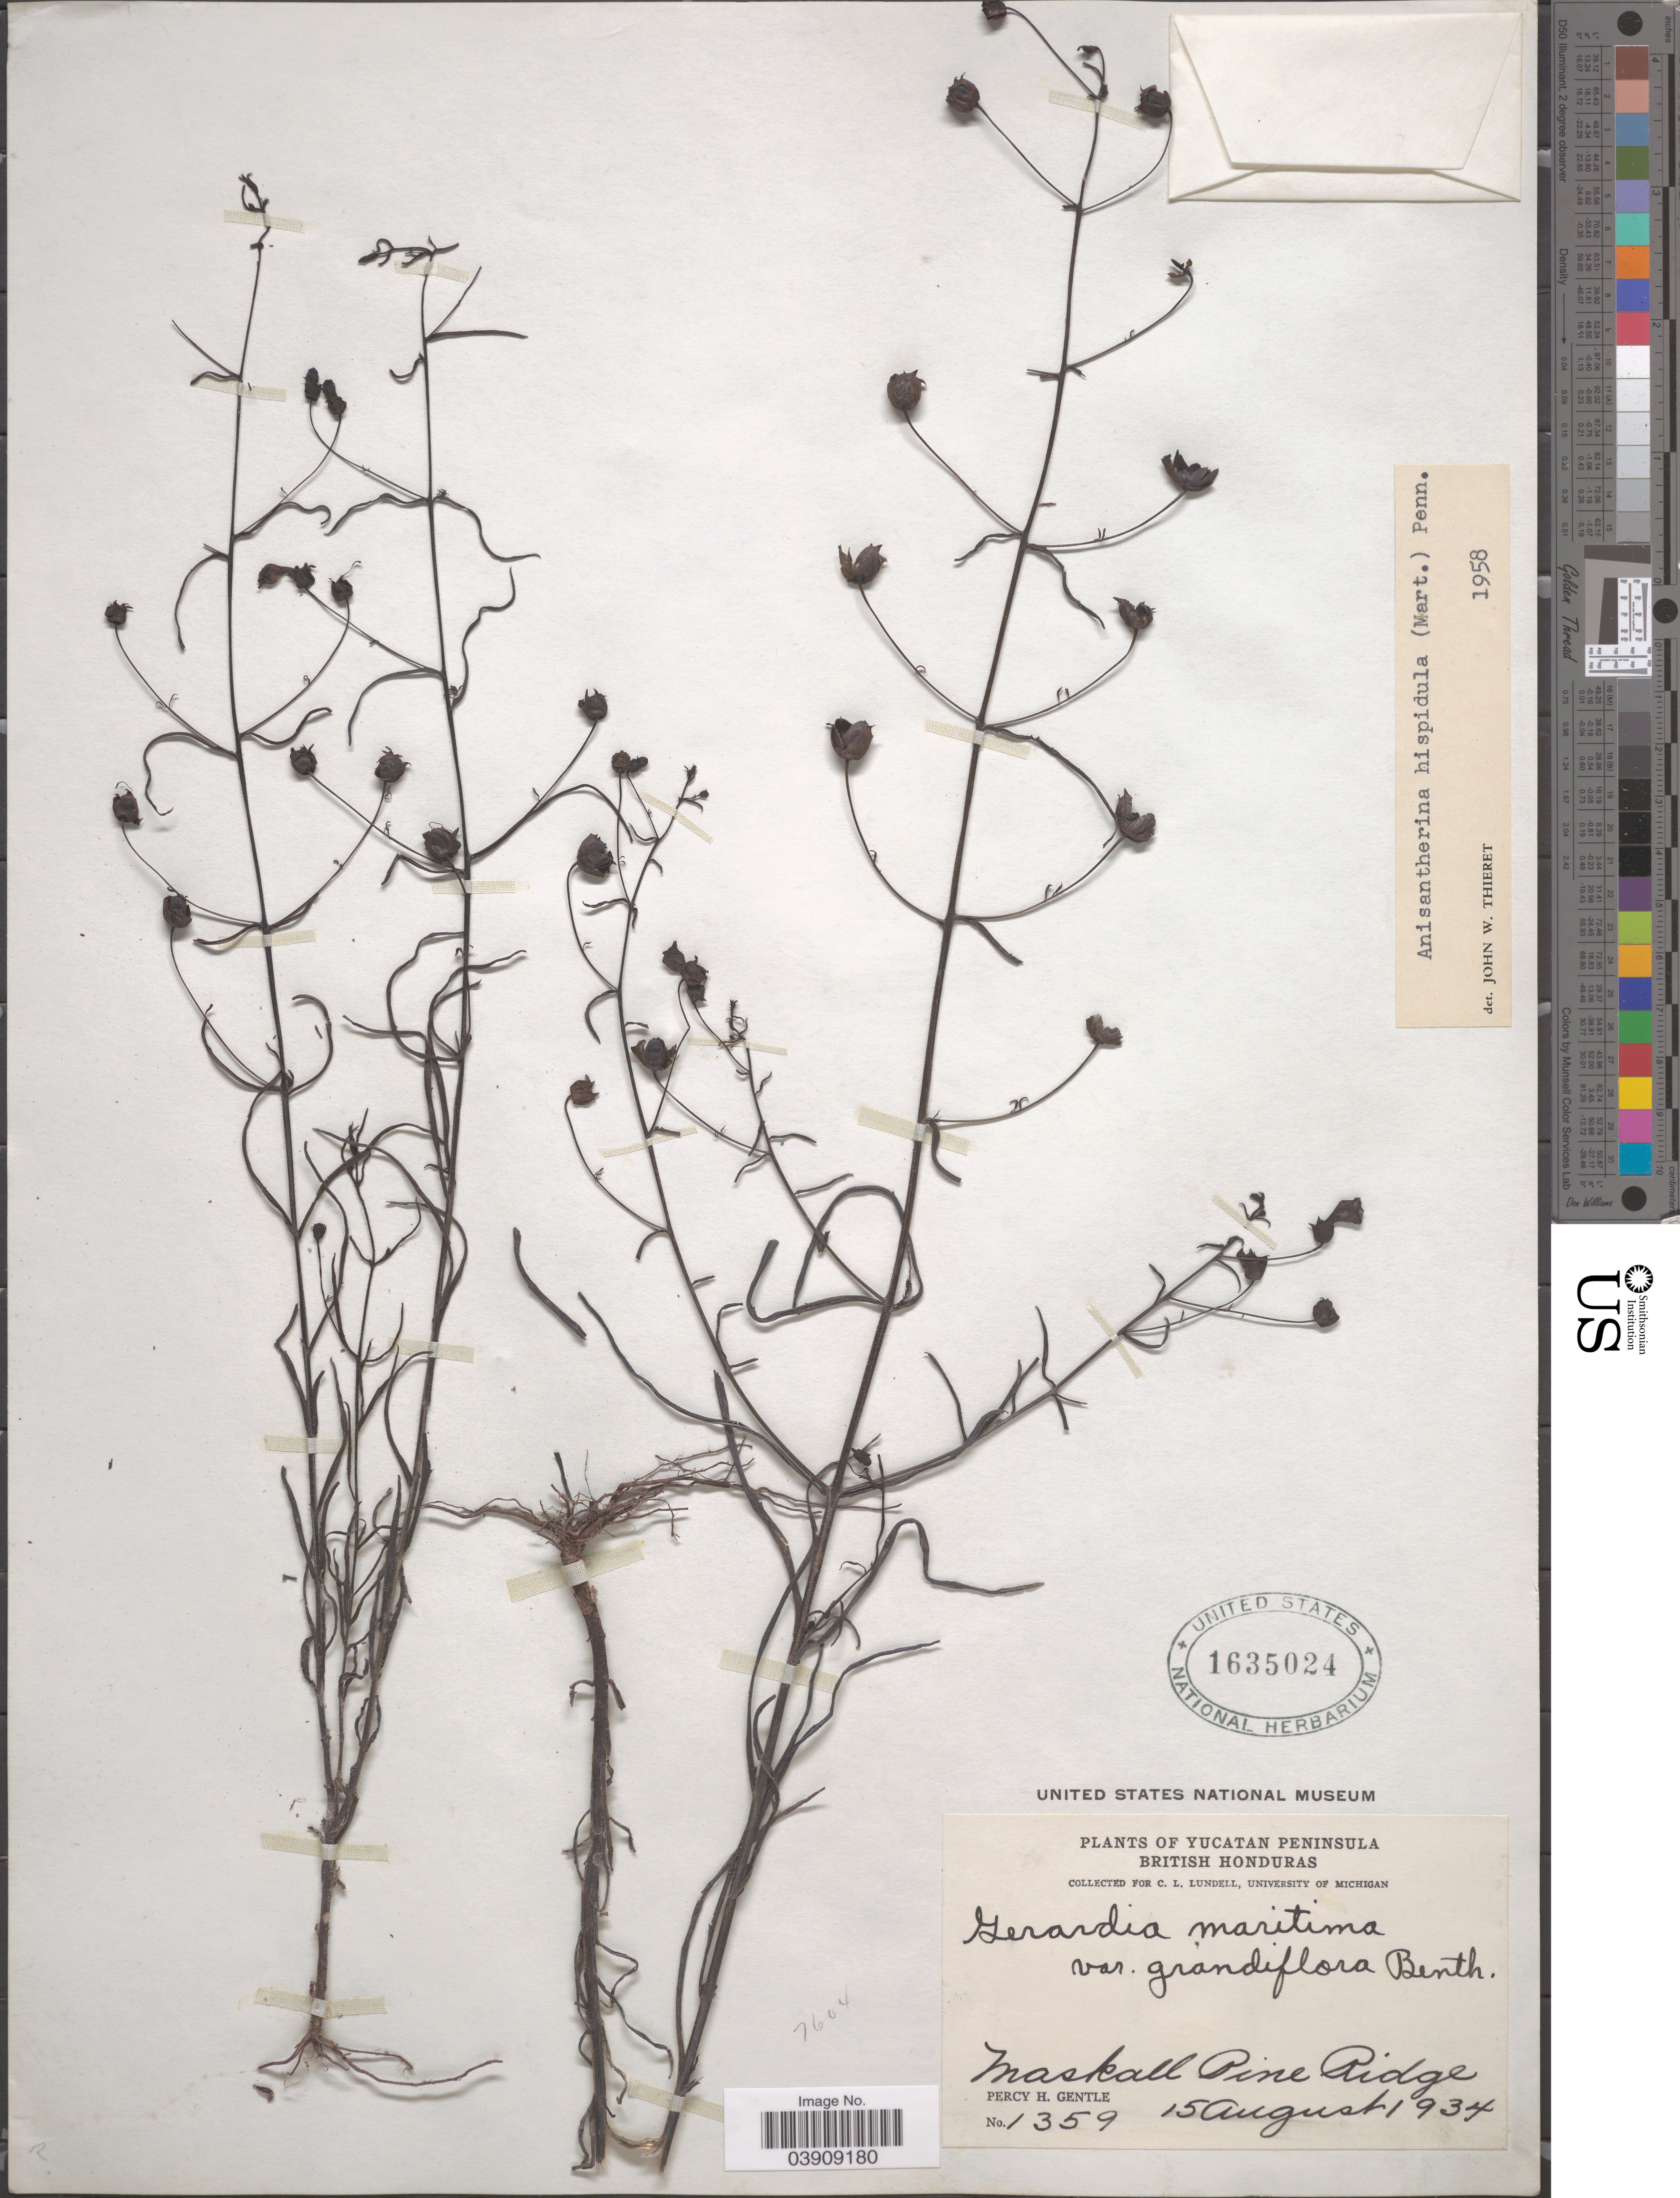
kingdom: Plantae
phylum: Tracheophyta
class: Magnoliopsida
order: Lamiales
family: Orobanchaceae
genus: Anisantherina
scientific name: Anisantherina hispidula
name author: (Mart.) Pennell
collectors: P. H. Gentle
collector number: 1359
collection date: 1934-08-15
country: Belize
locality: Yucatan Peninsula. British Honduras. Maskall Pine Ridge.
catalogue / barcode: US 1635024